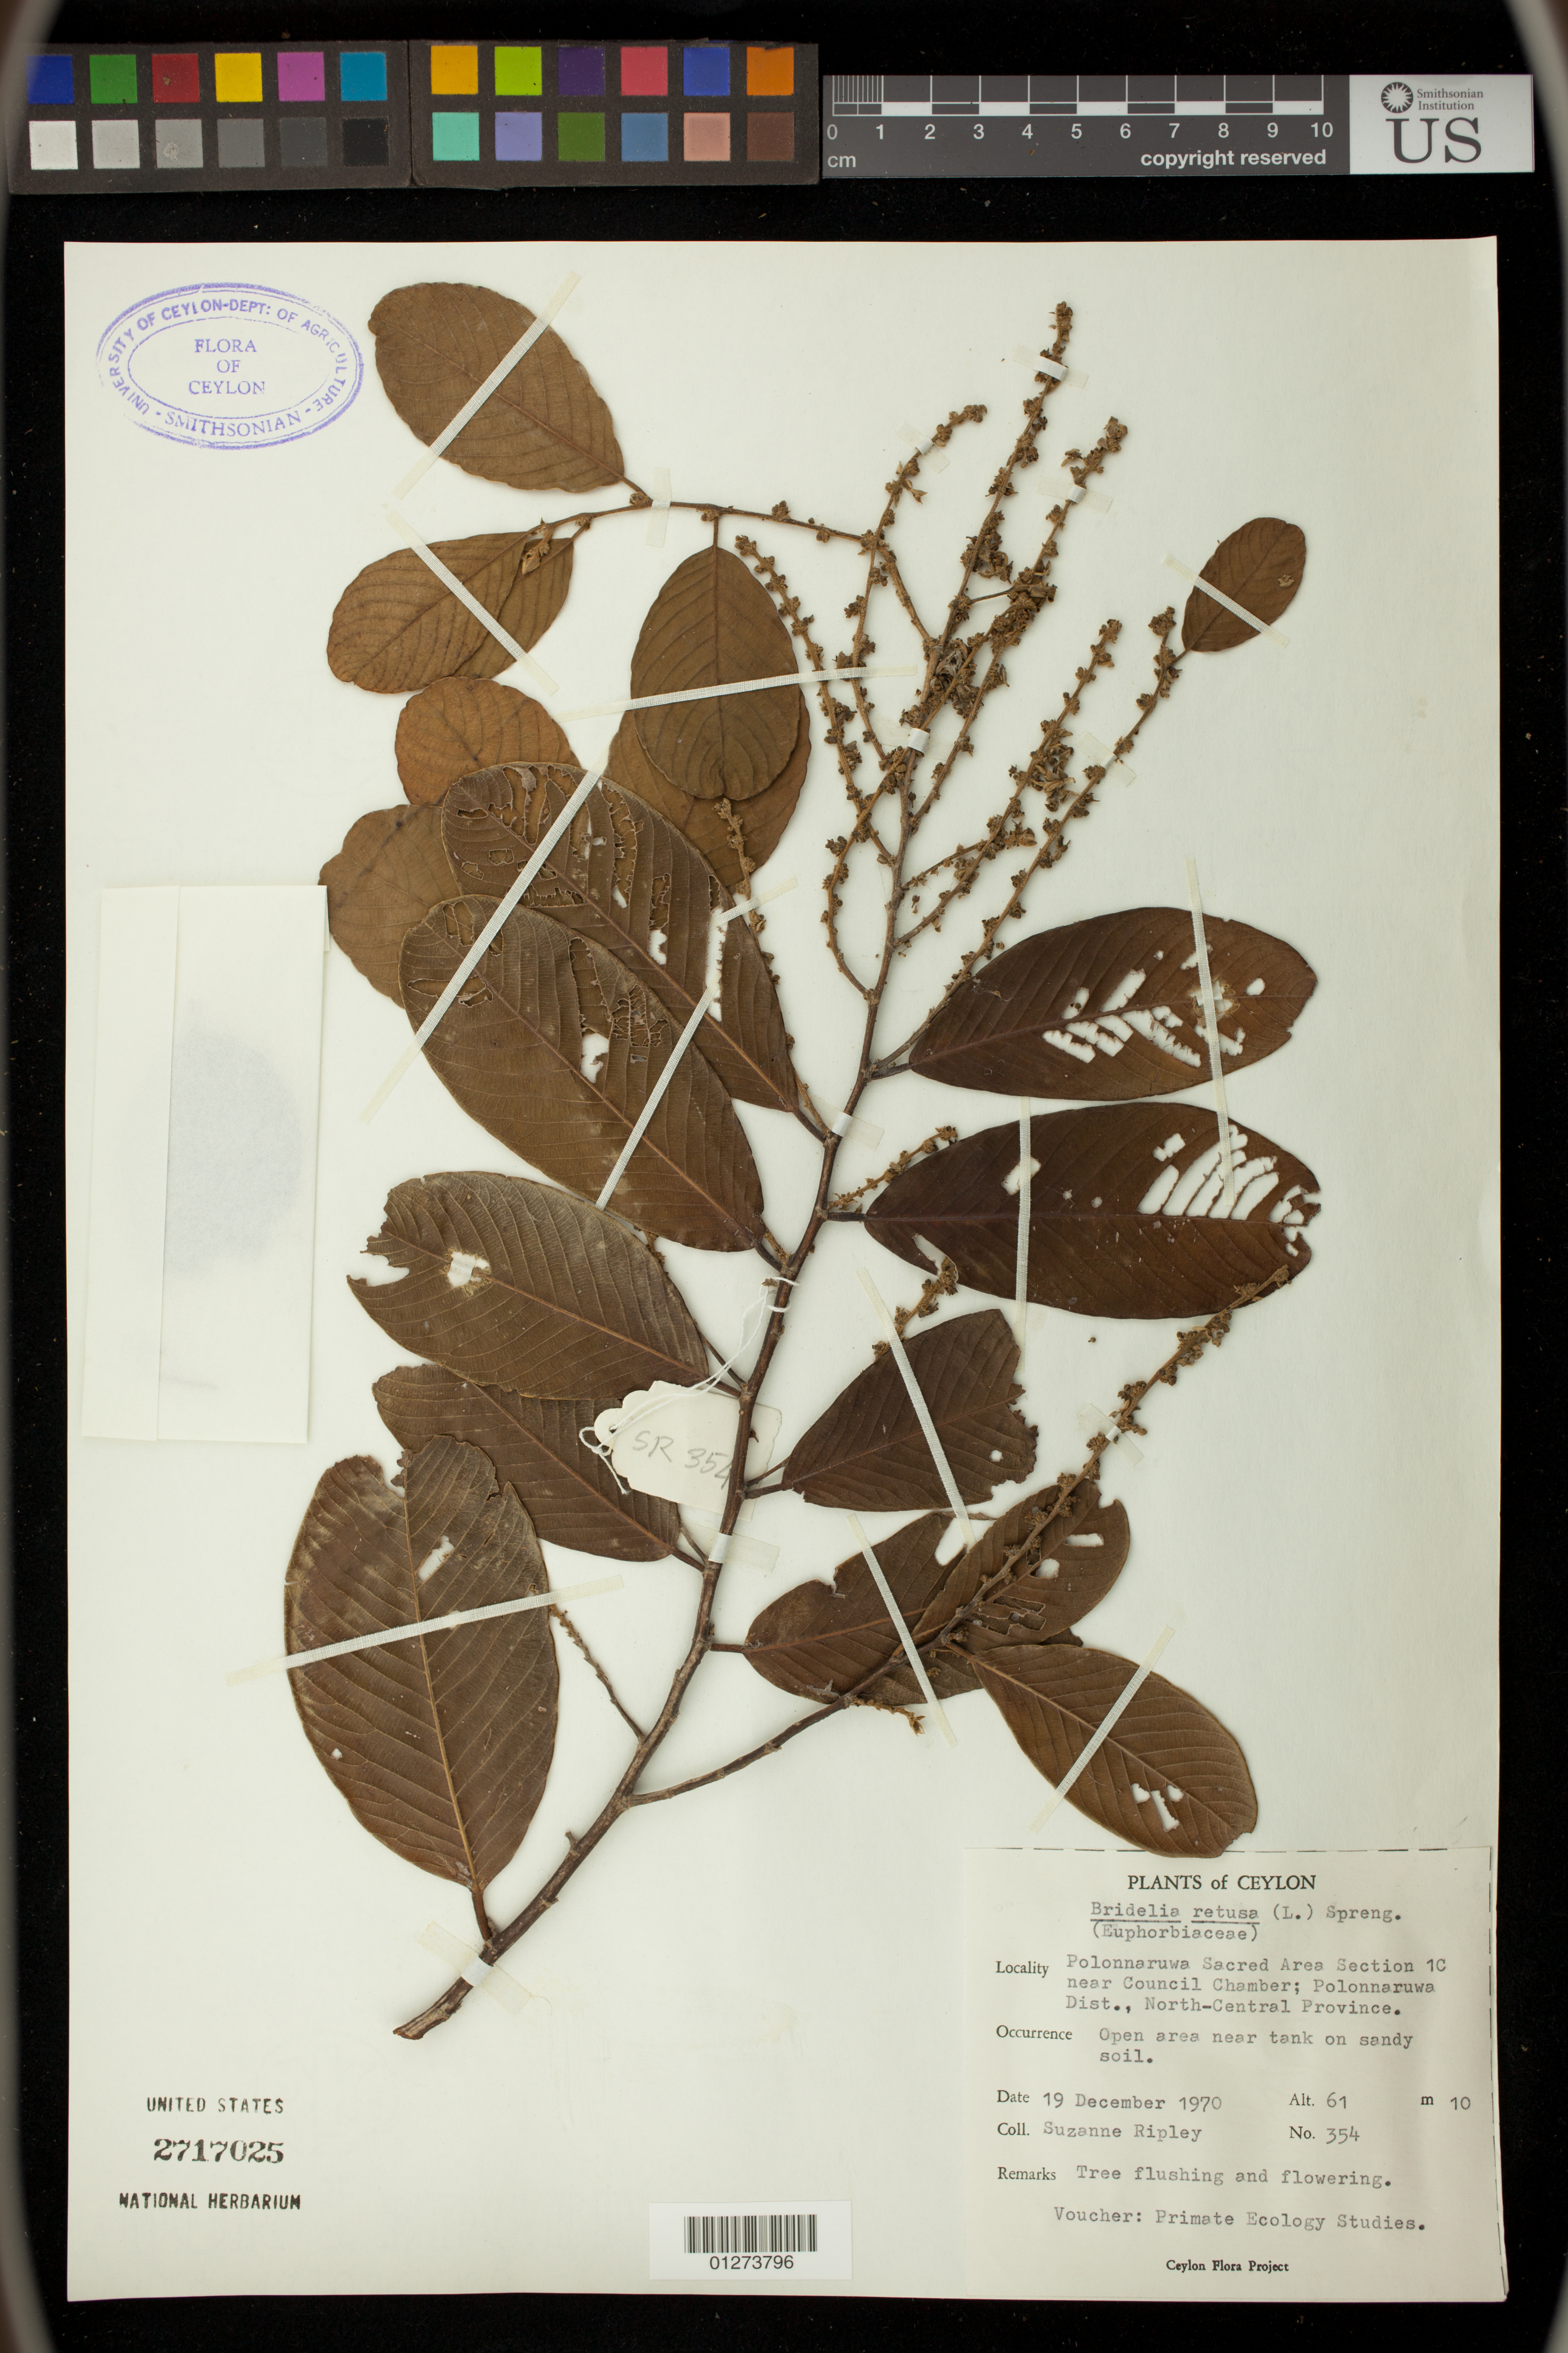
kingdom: Plantae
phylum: Tracheophyta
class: Magnoliopsida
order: Malpighiales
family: Phyllanthaceae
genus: Bridelia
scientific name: Bridelia retusa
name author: (L.) A. Juss.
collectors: S. Ripley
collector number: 354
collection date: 1970-12-19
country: Sri Lanka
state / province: North Central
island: Ceylon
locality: Ceylon: Polonnaruwa Sacred Area Section 1C near Council Chamber; Polonnaruwa Dist.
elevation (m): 61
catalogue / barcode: US 2717025